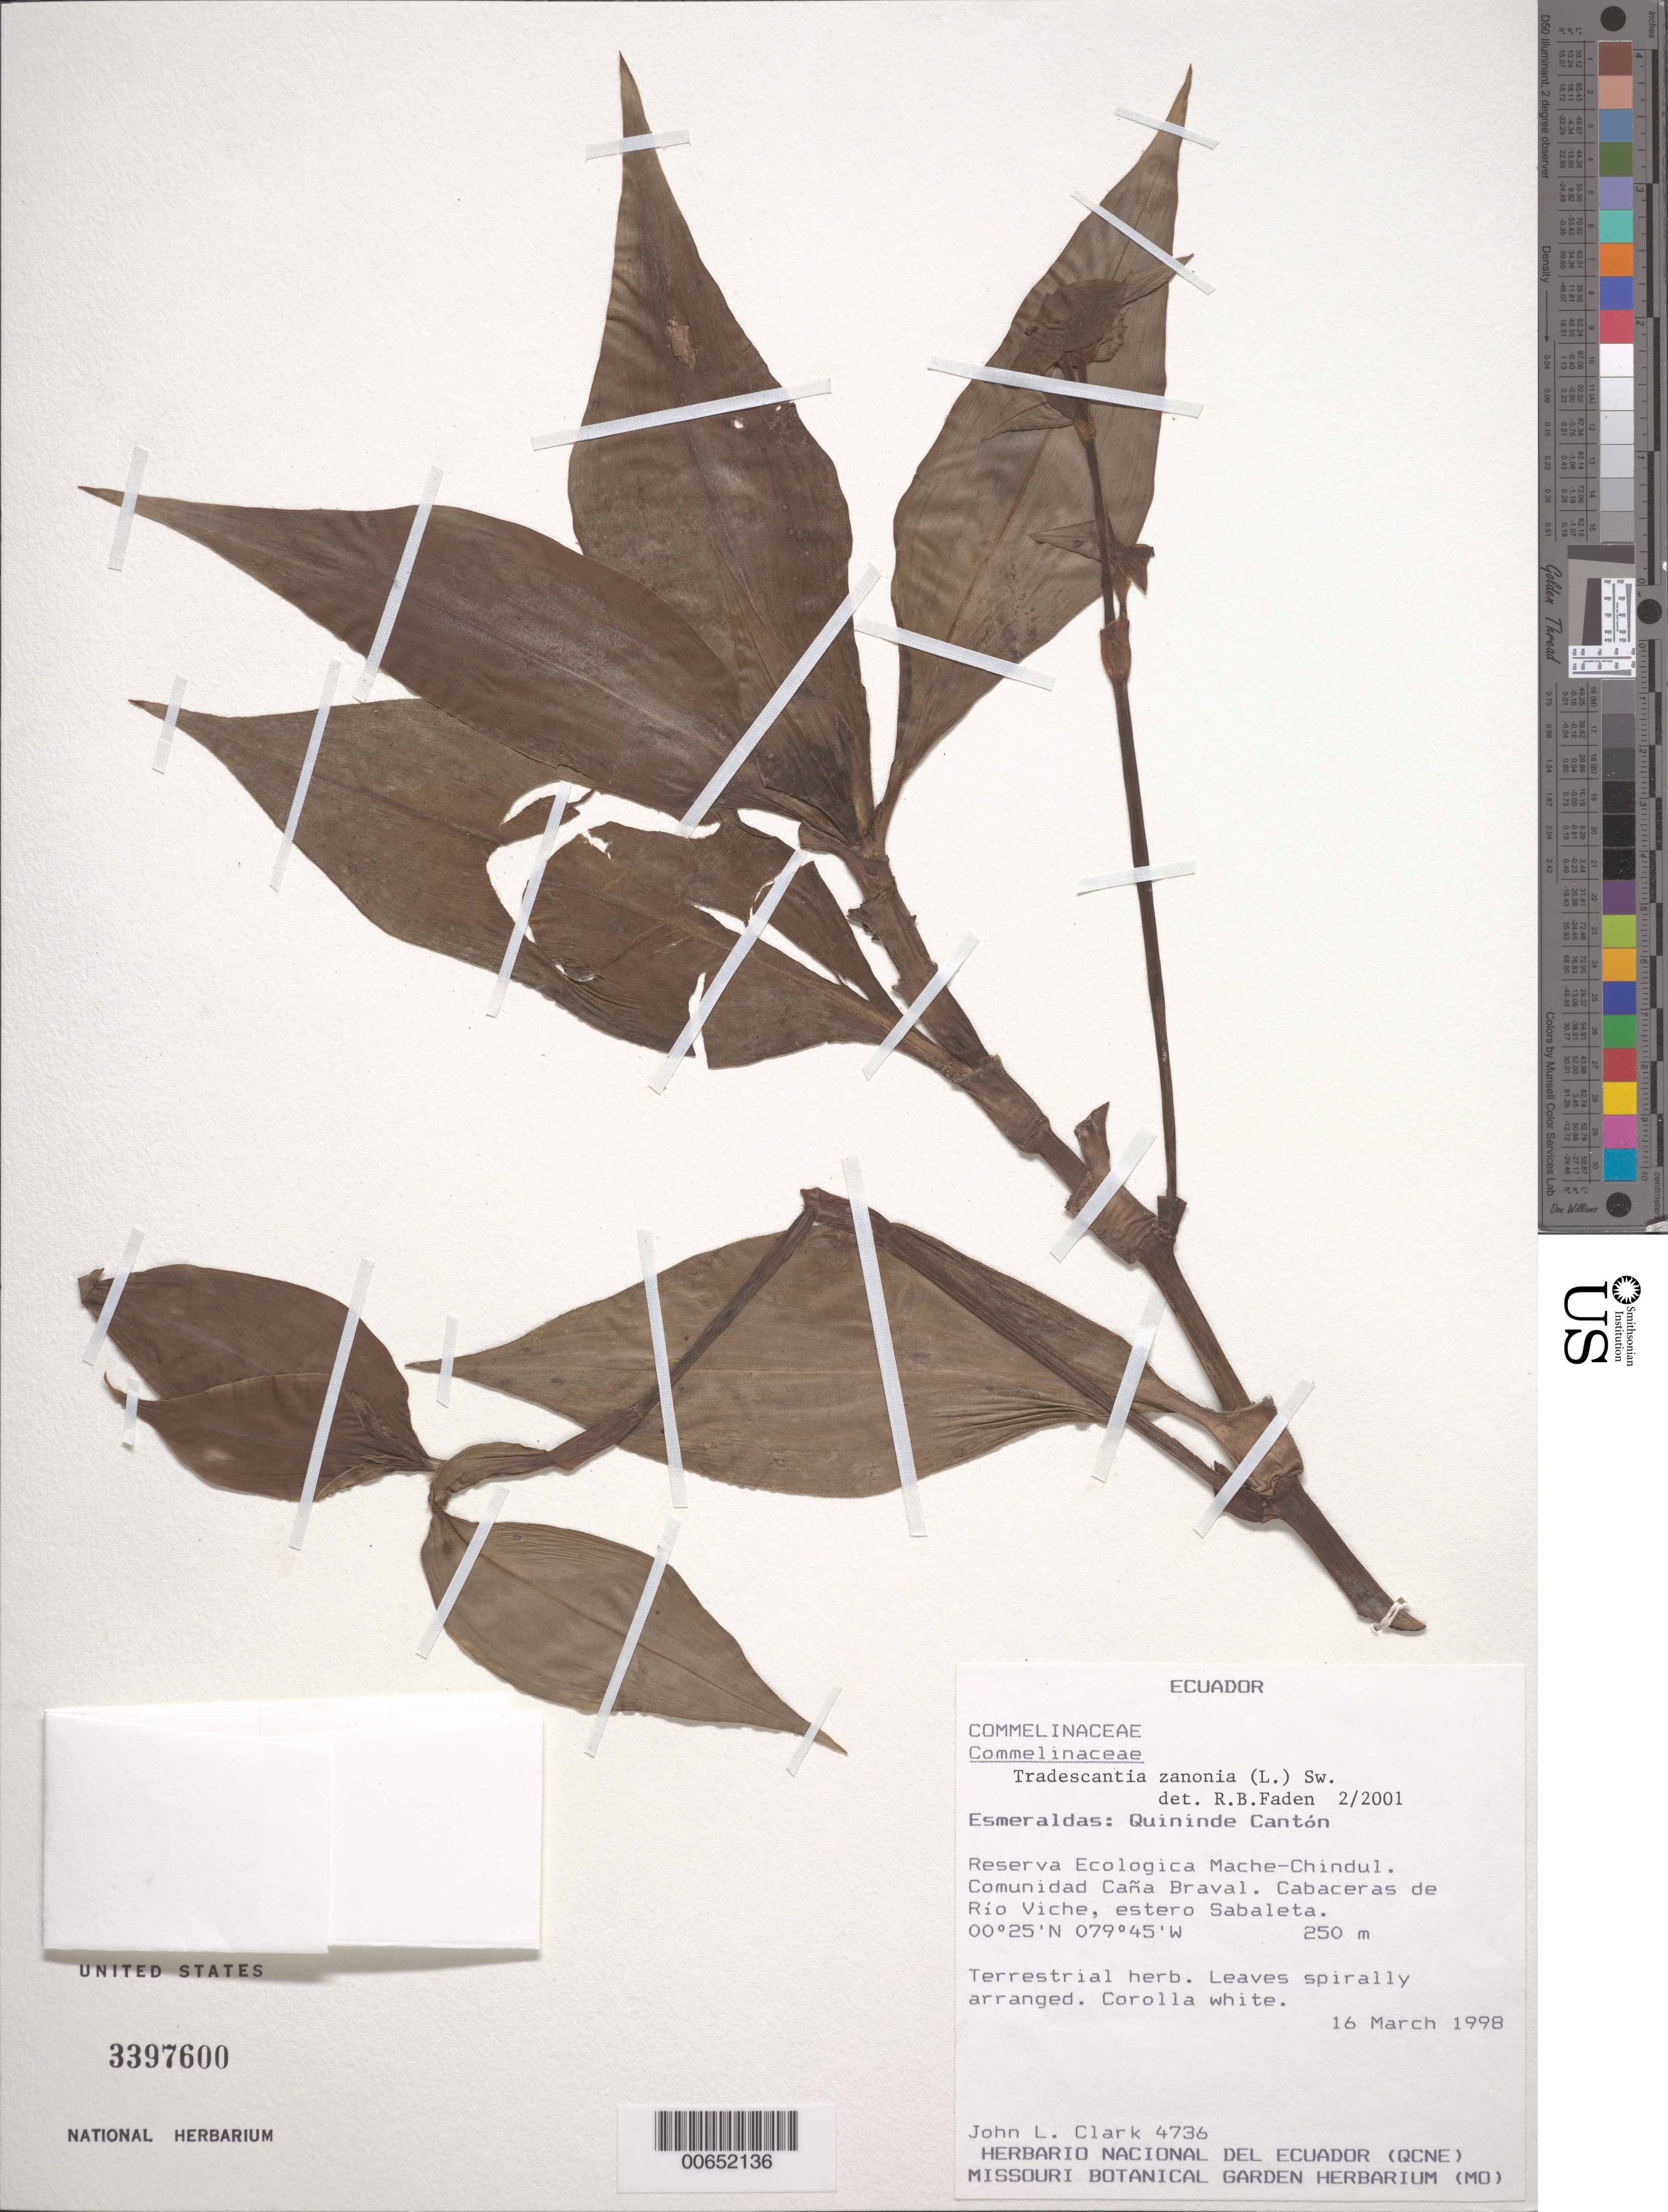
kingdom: Plantae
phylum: Tracheophyta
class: Liliopsida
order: Commelinales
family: Commelinaceae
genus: Tradescantia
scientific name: Tradescantia zanonia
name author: (L.) Sw.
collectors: J. L. Clark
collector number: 4736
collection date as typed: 16 Mar 1998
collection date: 1998-03-16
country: Ecuador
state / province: Esmeraldas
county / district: Quinindé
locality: Quininde Canton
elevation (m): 250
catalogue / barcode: US 3397600